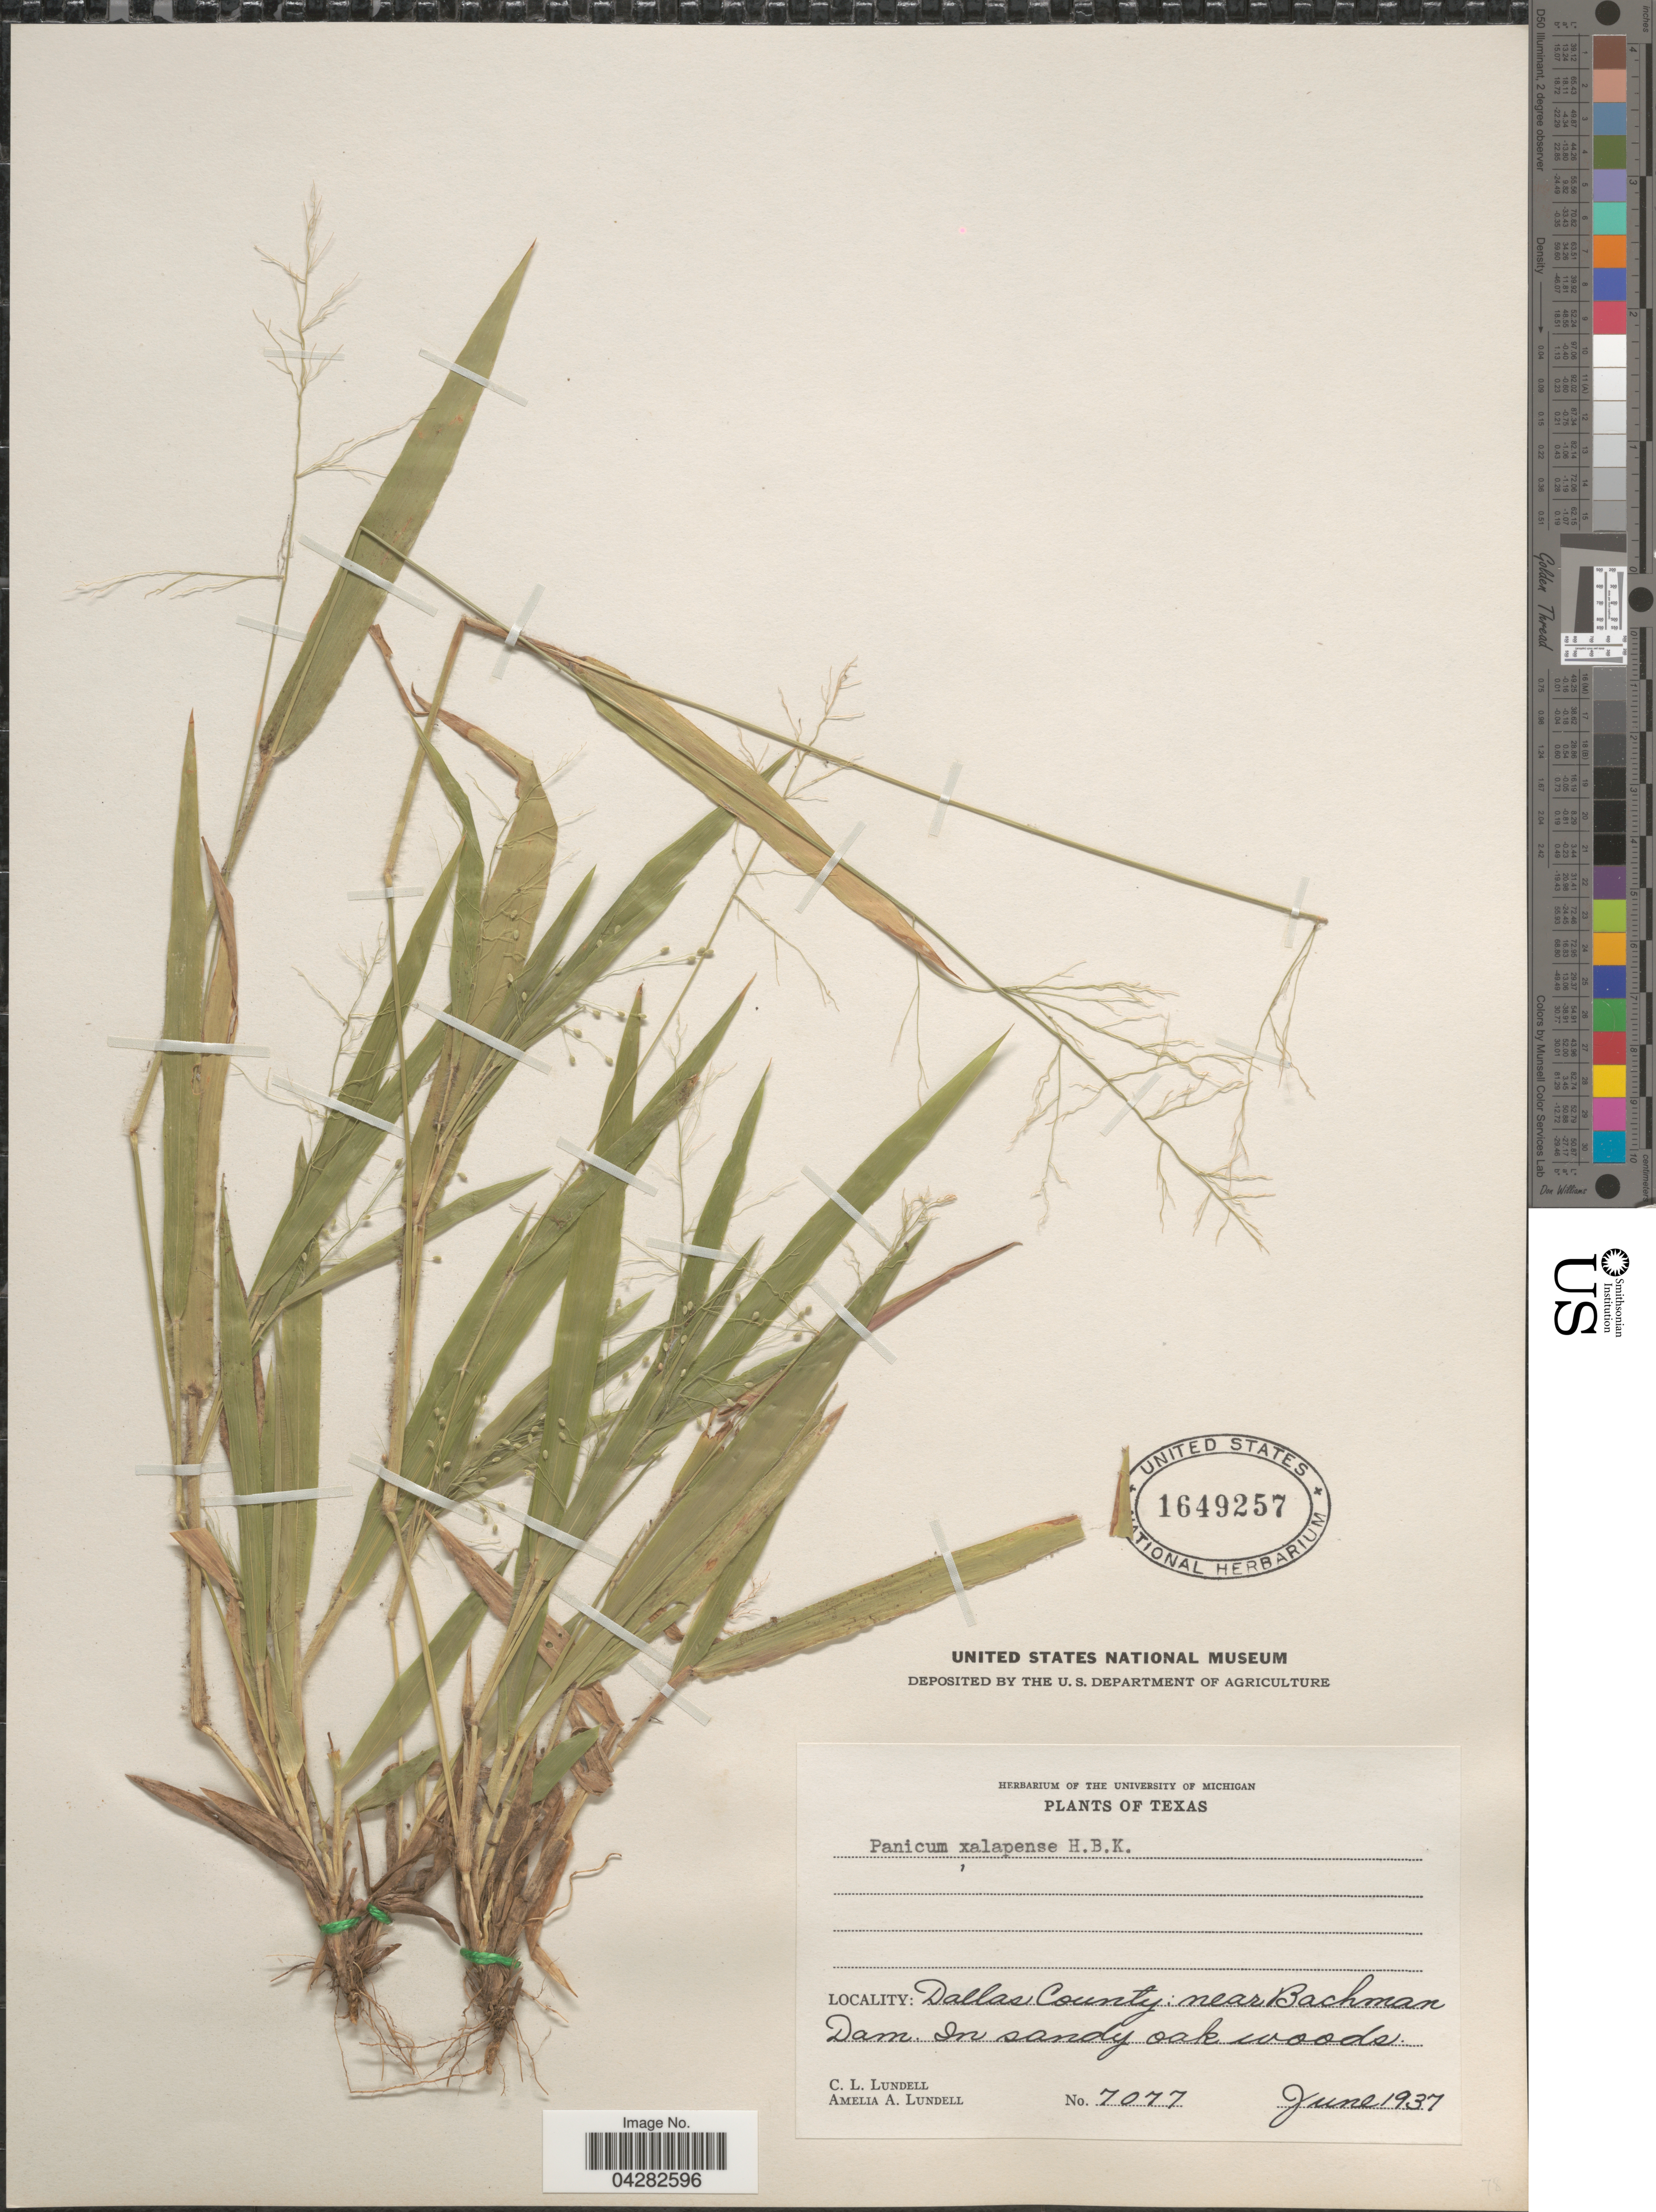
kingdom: Plantae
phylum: Tracheophyta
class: Liliopsida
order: Poales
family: Poaceae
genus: Dichanthelium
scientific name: Dichanthelium laxiflorum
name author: (Lam.) Gould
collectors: C. L. Lundell & A. A. Lundell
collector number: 7077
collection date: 1937-06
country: United States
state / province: Texas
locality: Dallas County: near Bachman Dam.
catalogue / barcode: US 1649257